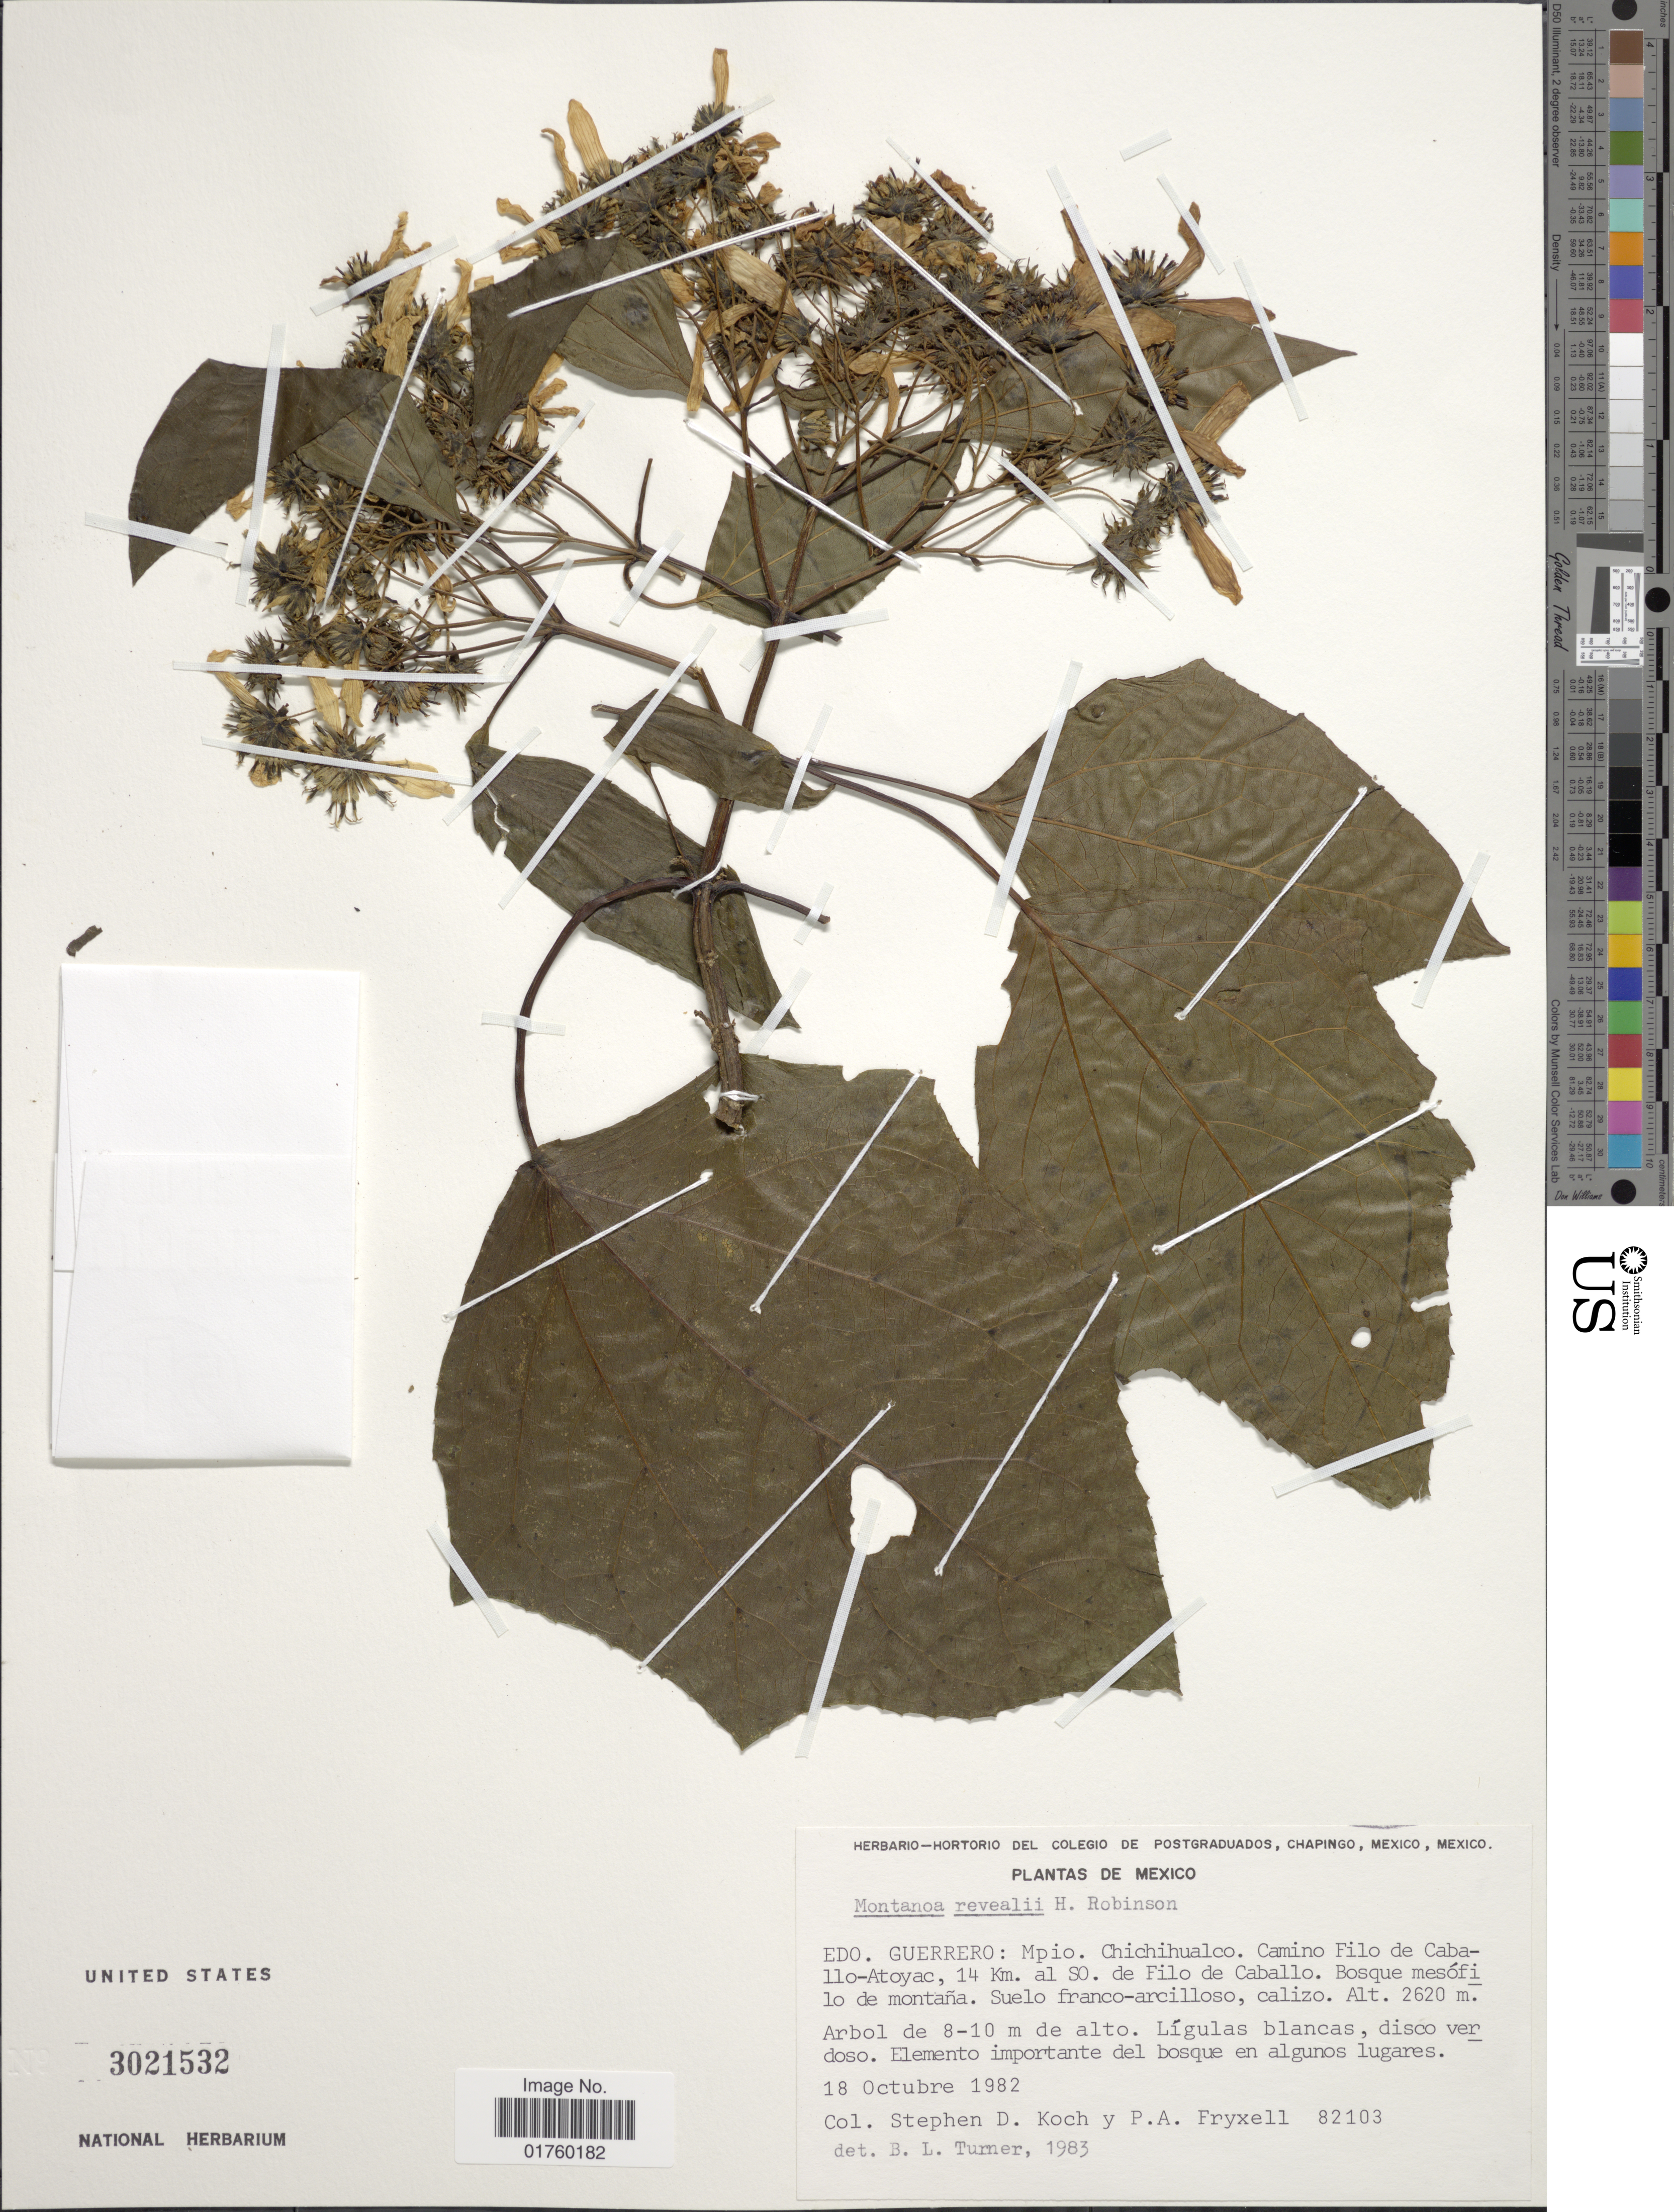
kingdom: Plantae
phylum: Tracheophyta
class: Magnoliopsida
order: Asterales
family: Asteraceae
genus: Montanoa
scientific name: Montanoa revealii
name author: H. Rob.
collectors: S. D. Koch & P. A. Fryxell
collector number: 82103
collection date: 1982-10-18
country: Mexico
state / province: Guerrero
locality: Mpio. Chichihualco, Camino Filo de Caballo-Atoyac, 14 Km. al SO. de Filo de Caballo.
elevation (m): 2620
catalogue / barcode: US 3021532